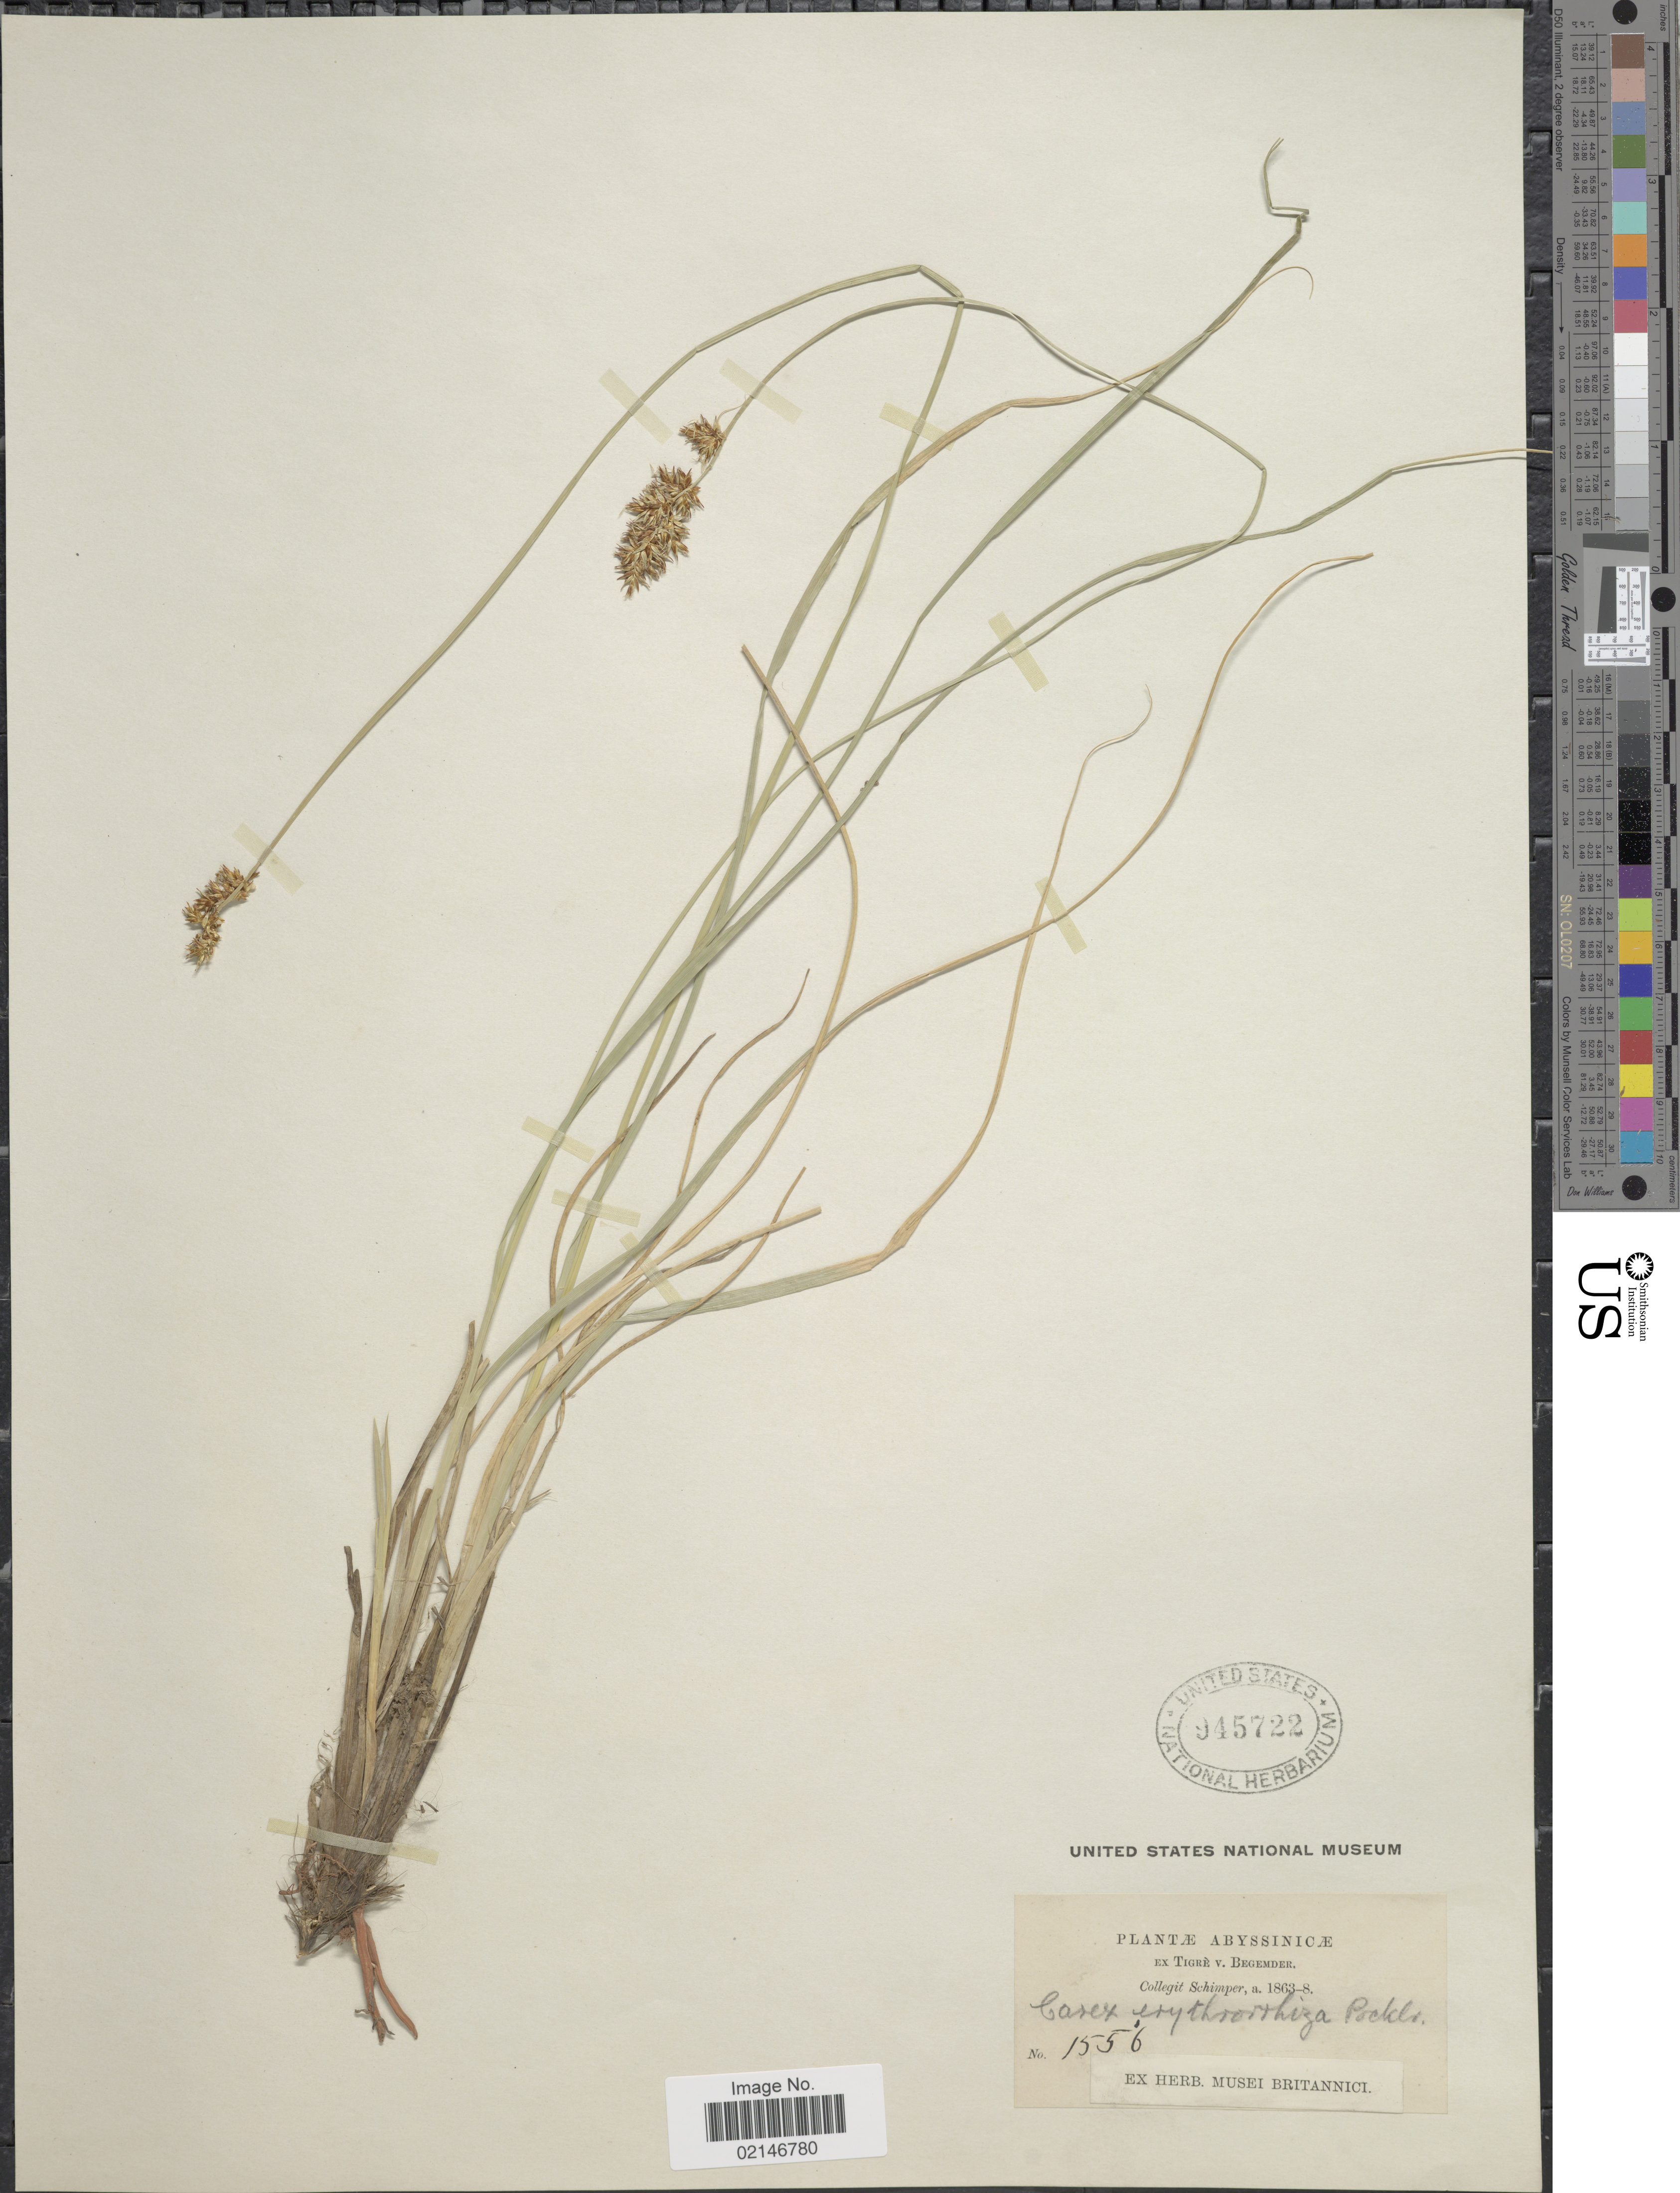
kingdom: Plantae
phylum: Tracheophyta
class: Liliopsida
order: Poales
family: Cyperaceae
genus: Carex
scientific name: Carex erythrorrhiza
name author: Boeckeler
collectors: -. Schimper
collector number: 1556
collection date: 1863/1868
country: Eritrea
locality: Abyssincae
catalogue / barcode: US 945722